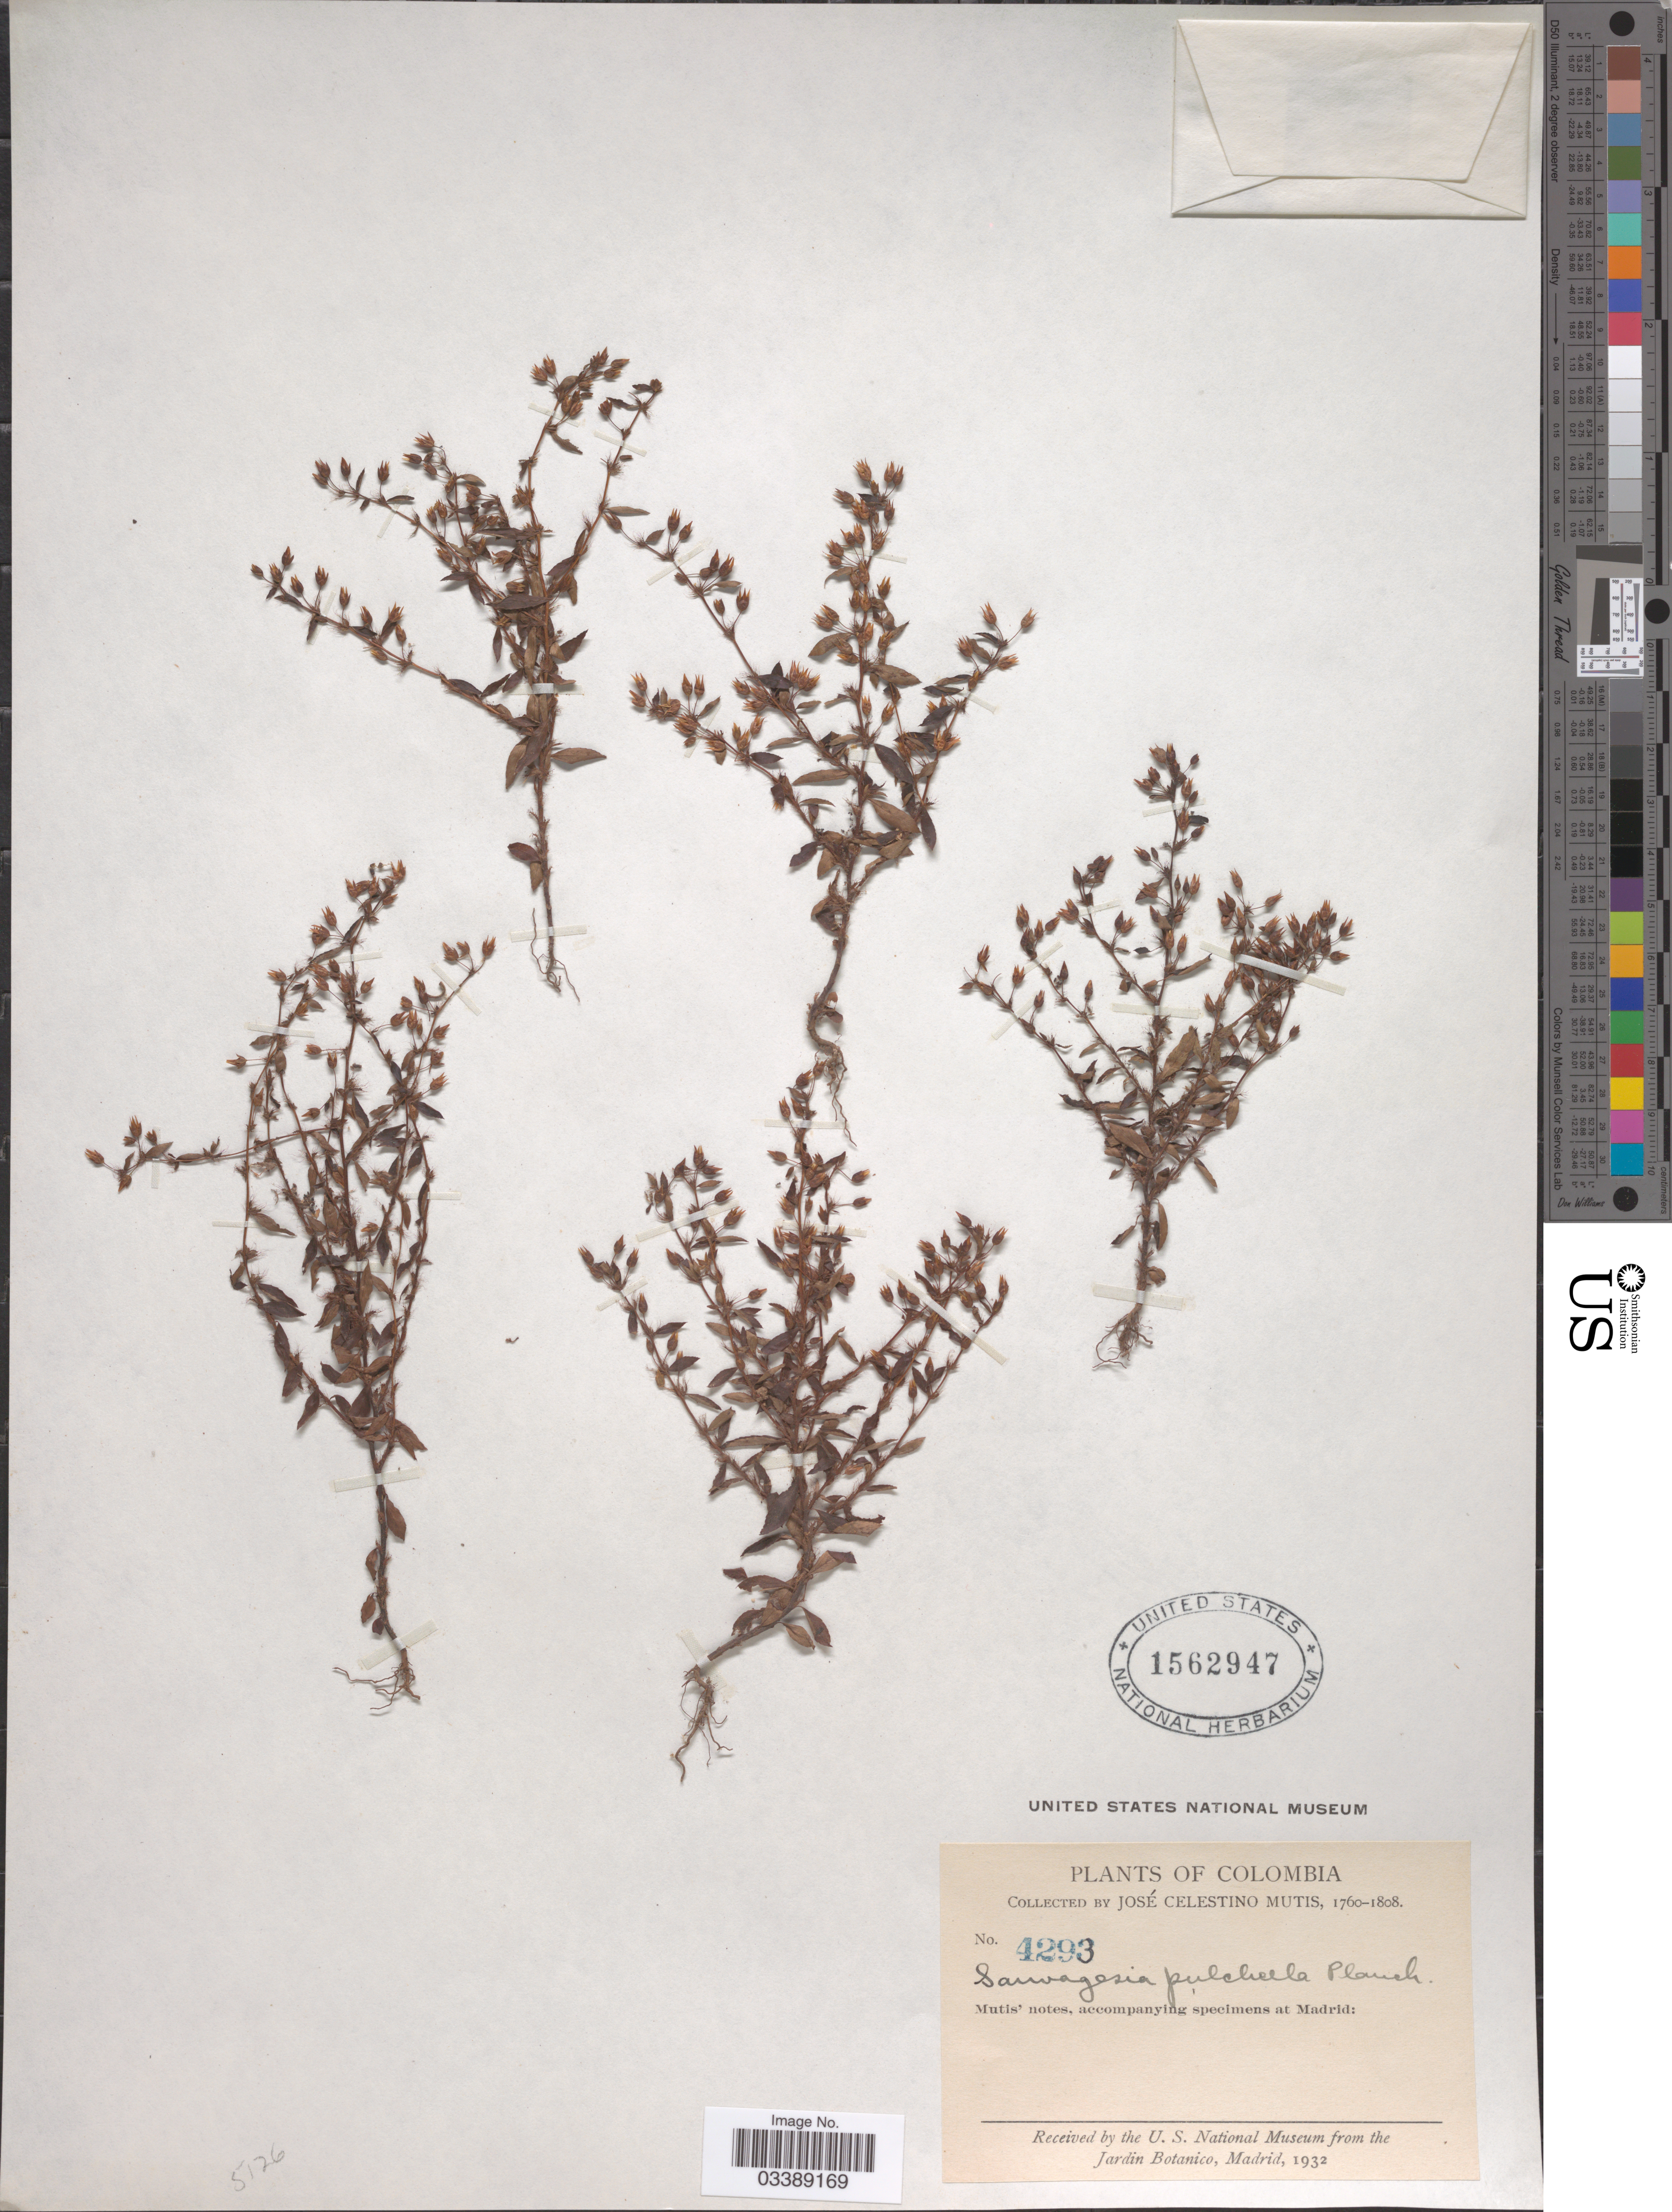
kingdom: Plantae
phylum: Tracheophyta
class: Magnoliopsida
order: Malpighiales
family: Ochnaceae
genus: Sauvagesia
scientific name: Sauvagesia pulchella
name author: Planch.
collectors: J. C. B. Mutis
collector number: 4293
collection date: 1760/1808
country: Colombia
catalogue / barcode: US 1562947